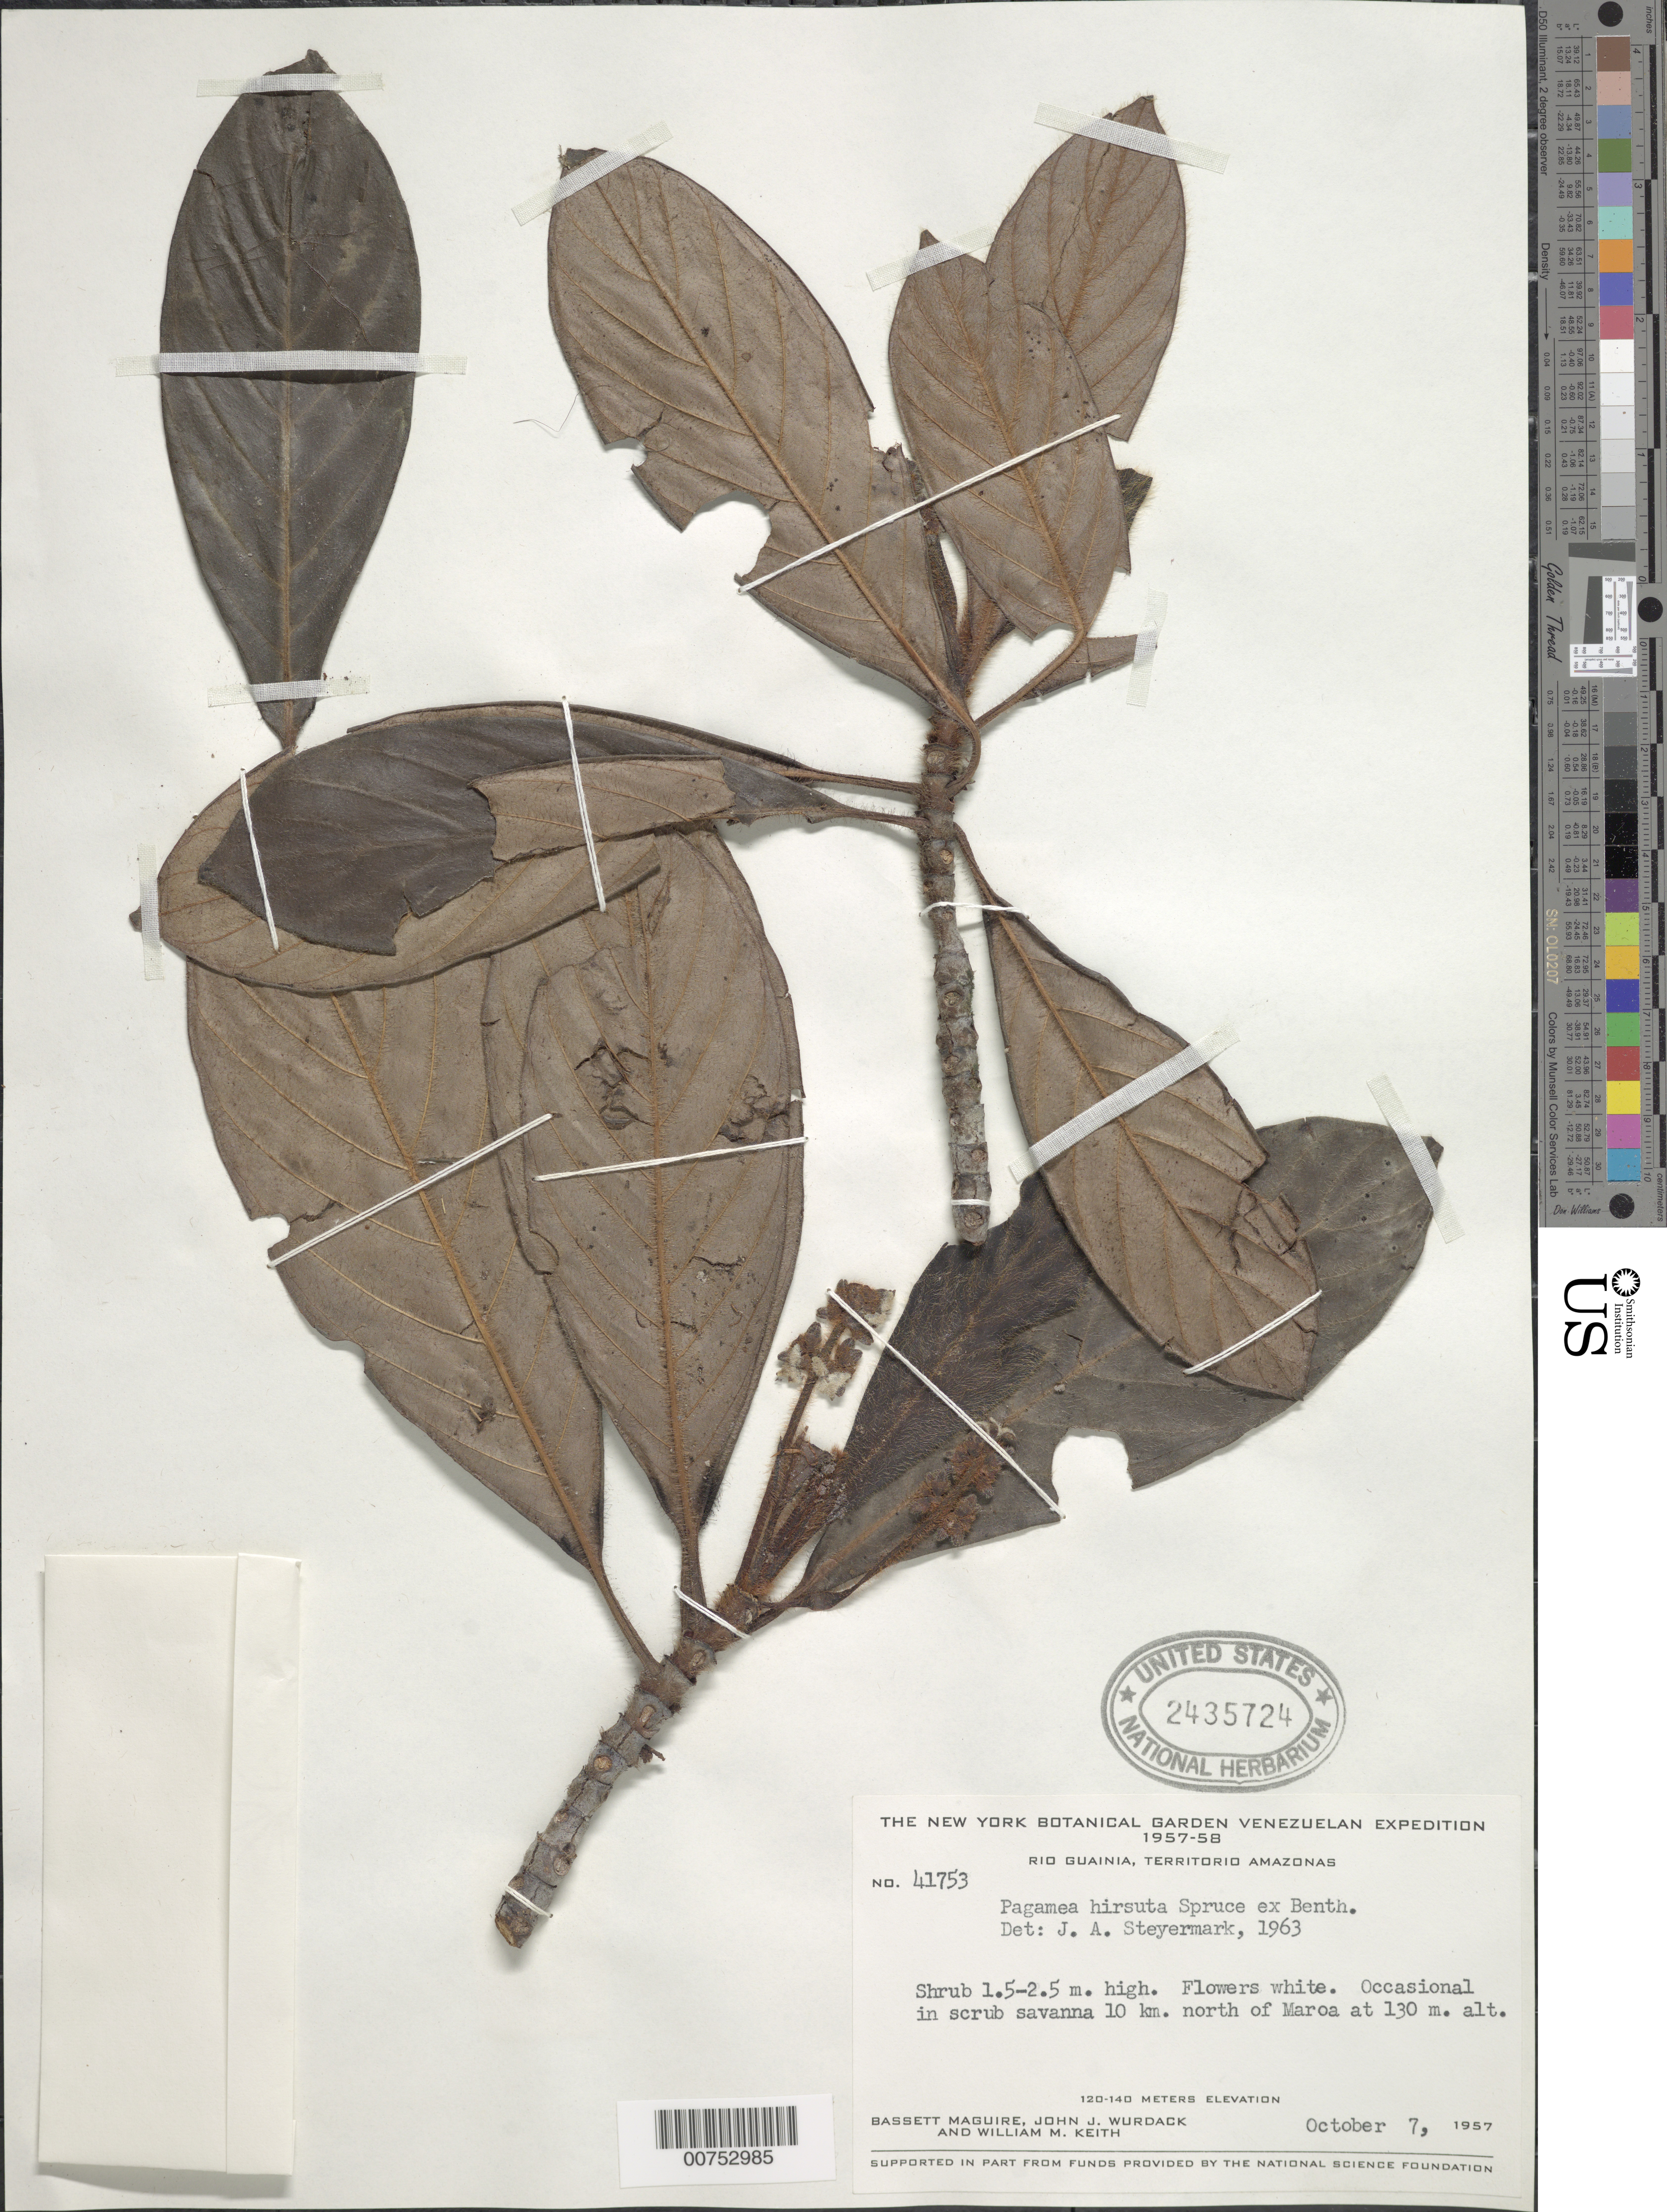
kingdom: Plantae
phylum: Tracheophyta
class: Magnoliopsida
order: Gentianales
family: Rubiaceae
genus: Pagamea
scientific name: Pagamea hirsuta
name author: Spruce ex Benth.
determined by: Steyermark, Julian A., (VEN)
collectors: B. Maguire, J. J. Wurdack & W. Keith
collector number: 41753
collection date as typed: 7-Oct-57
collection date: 1957-10-07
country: Venezuela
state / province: Amazonas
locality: Río Guainía, 10 km N of Maroa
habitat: Scrub savanna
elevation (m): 130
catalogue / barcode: US 2435724